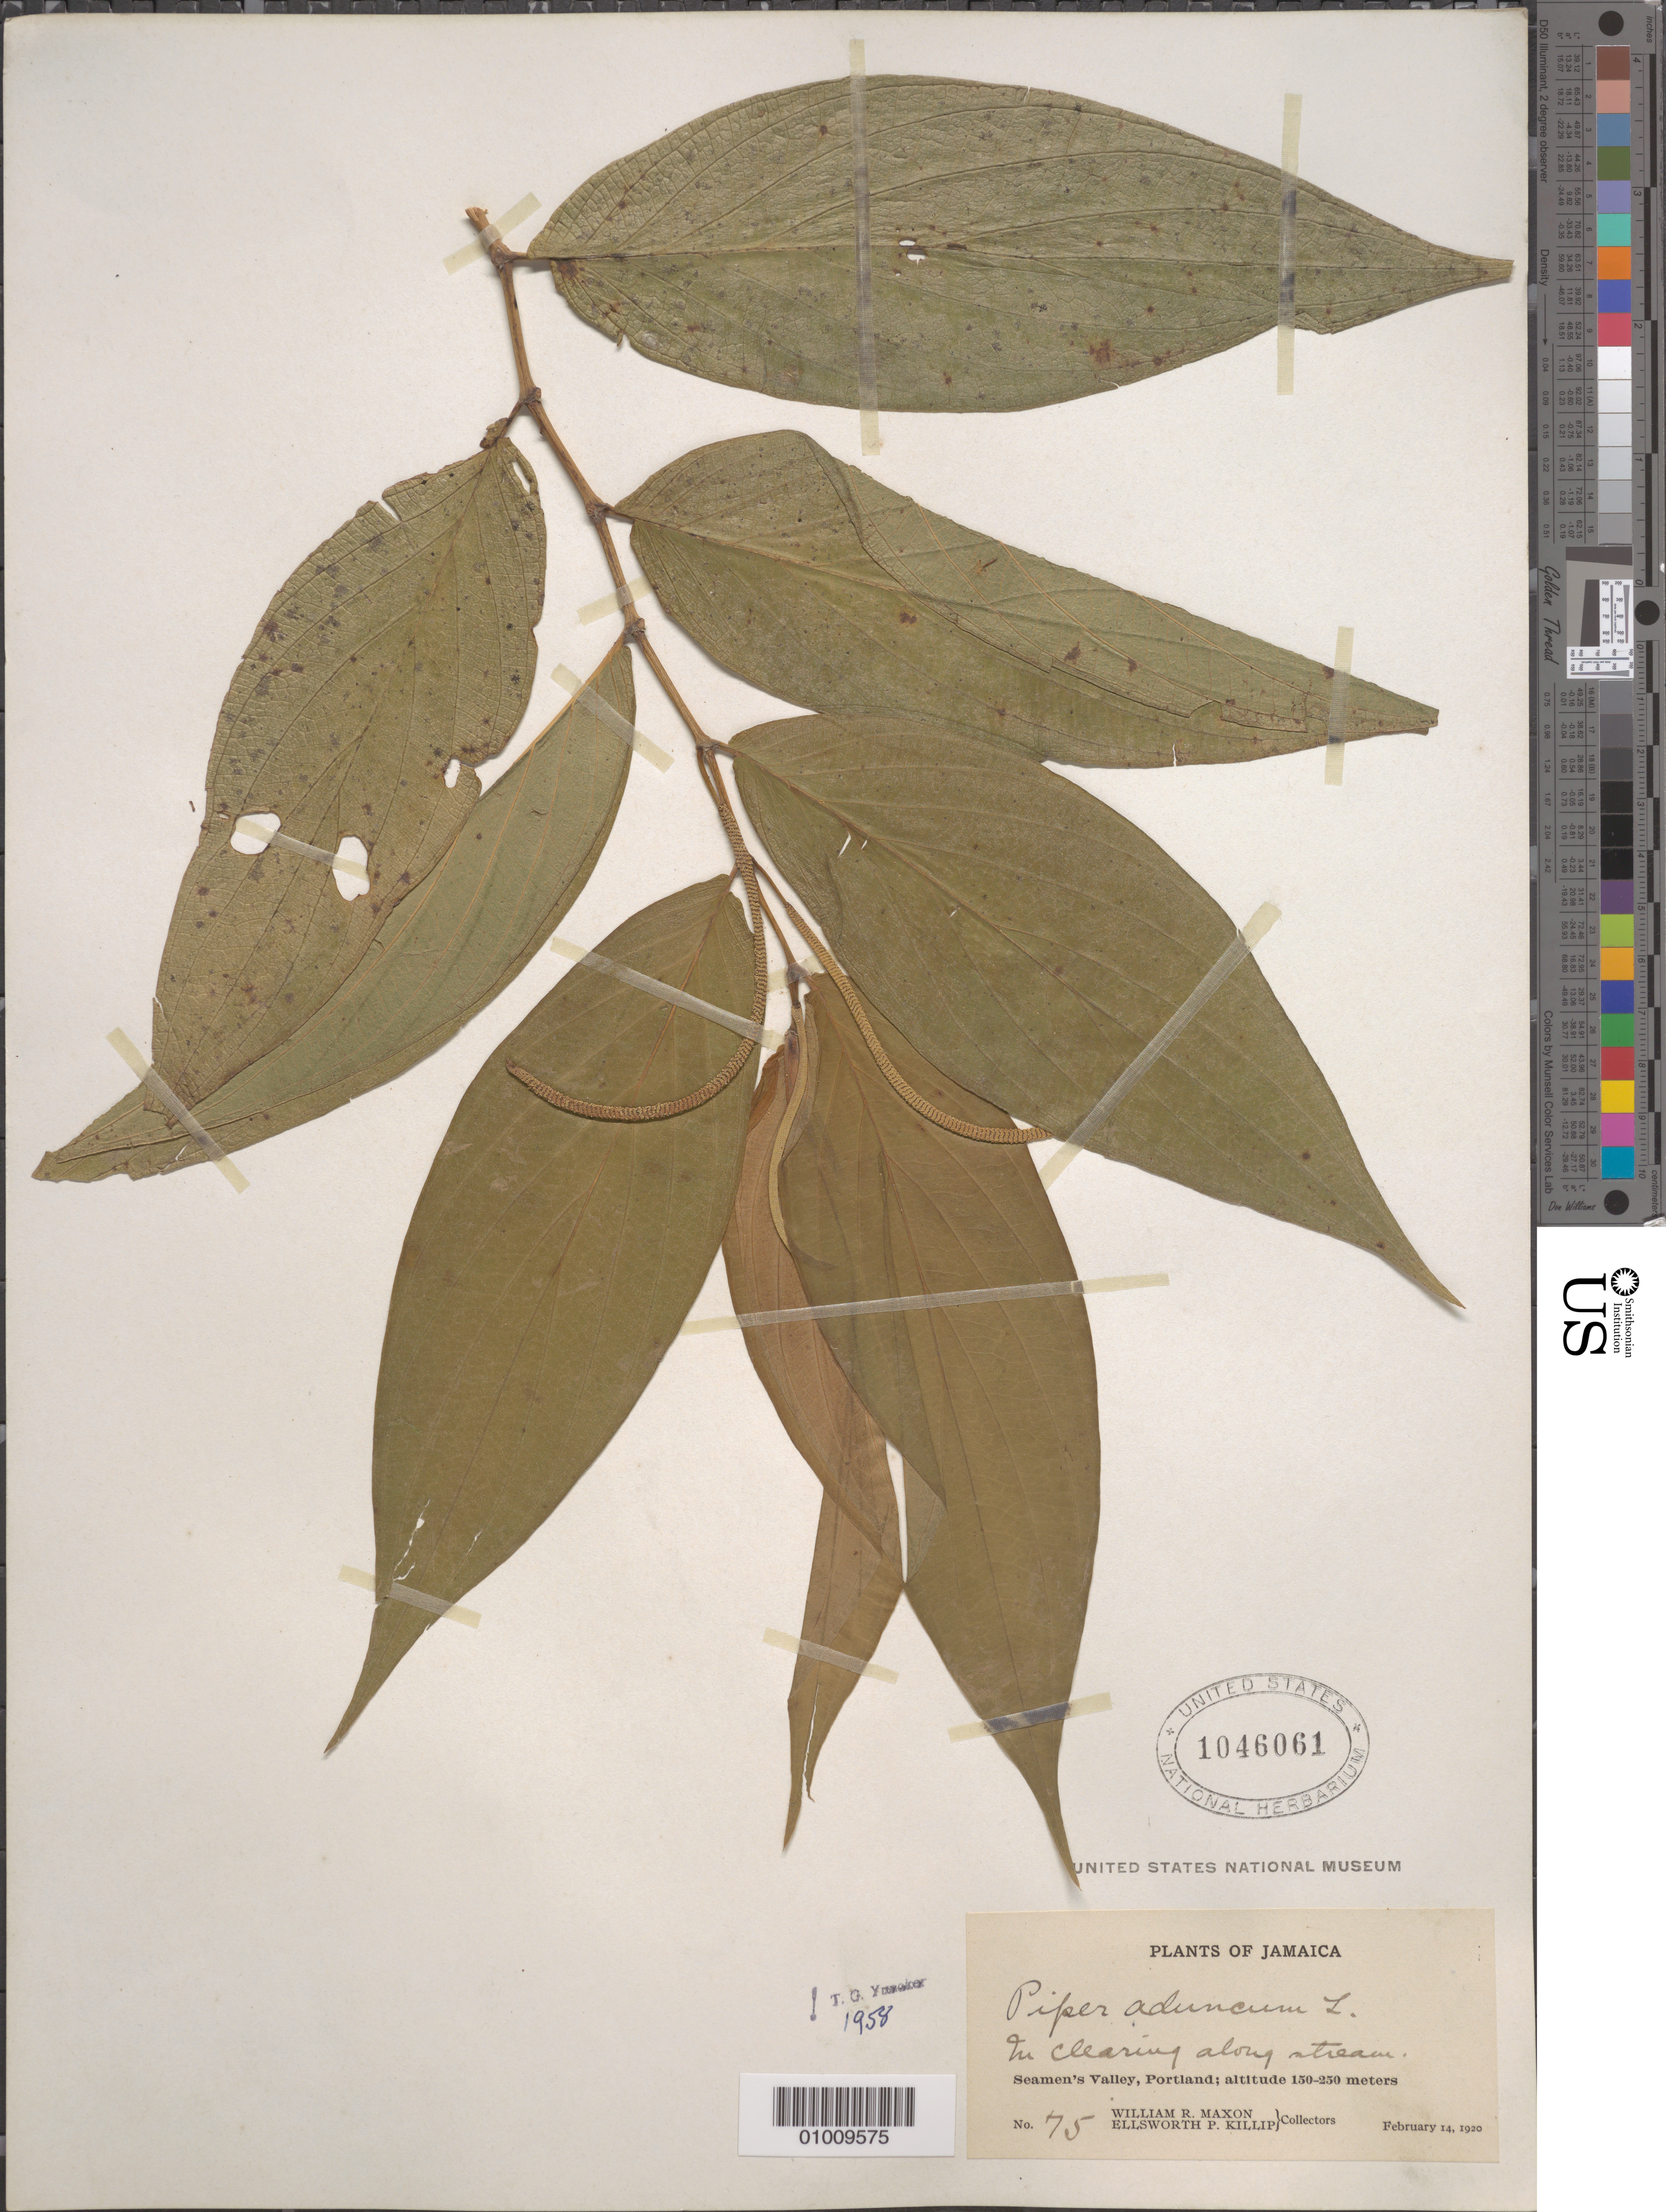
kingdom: Plantae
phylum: Tracheophyta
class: Magnoliopsida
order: Piperales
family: Piperaceae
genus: Piper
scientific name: Piper aduncum var. aduncum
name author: L.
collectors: W. R. Maxon & E. P. Killip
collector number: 75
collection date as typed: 14 Feb 1920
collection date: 1920-02-14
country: Jamaica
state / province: Portland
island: Jamaica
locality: Seaman's Valley clearing above stream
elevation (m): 150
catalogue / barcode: US 1046061